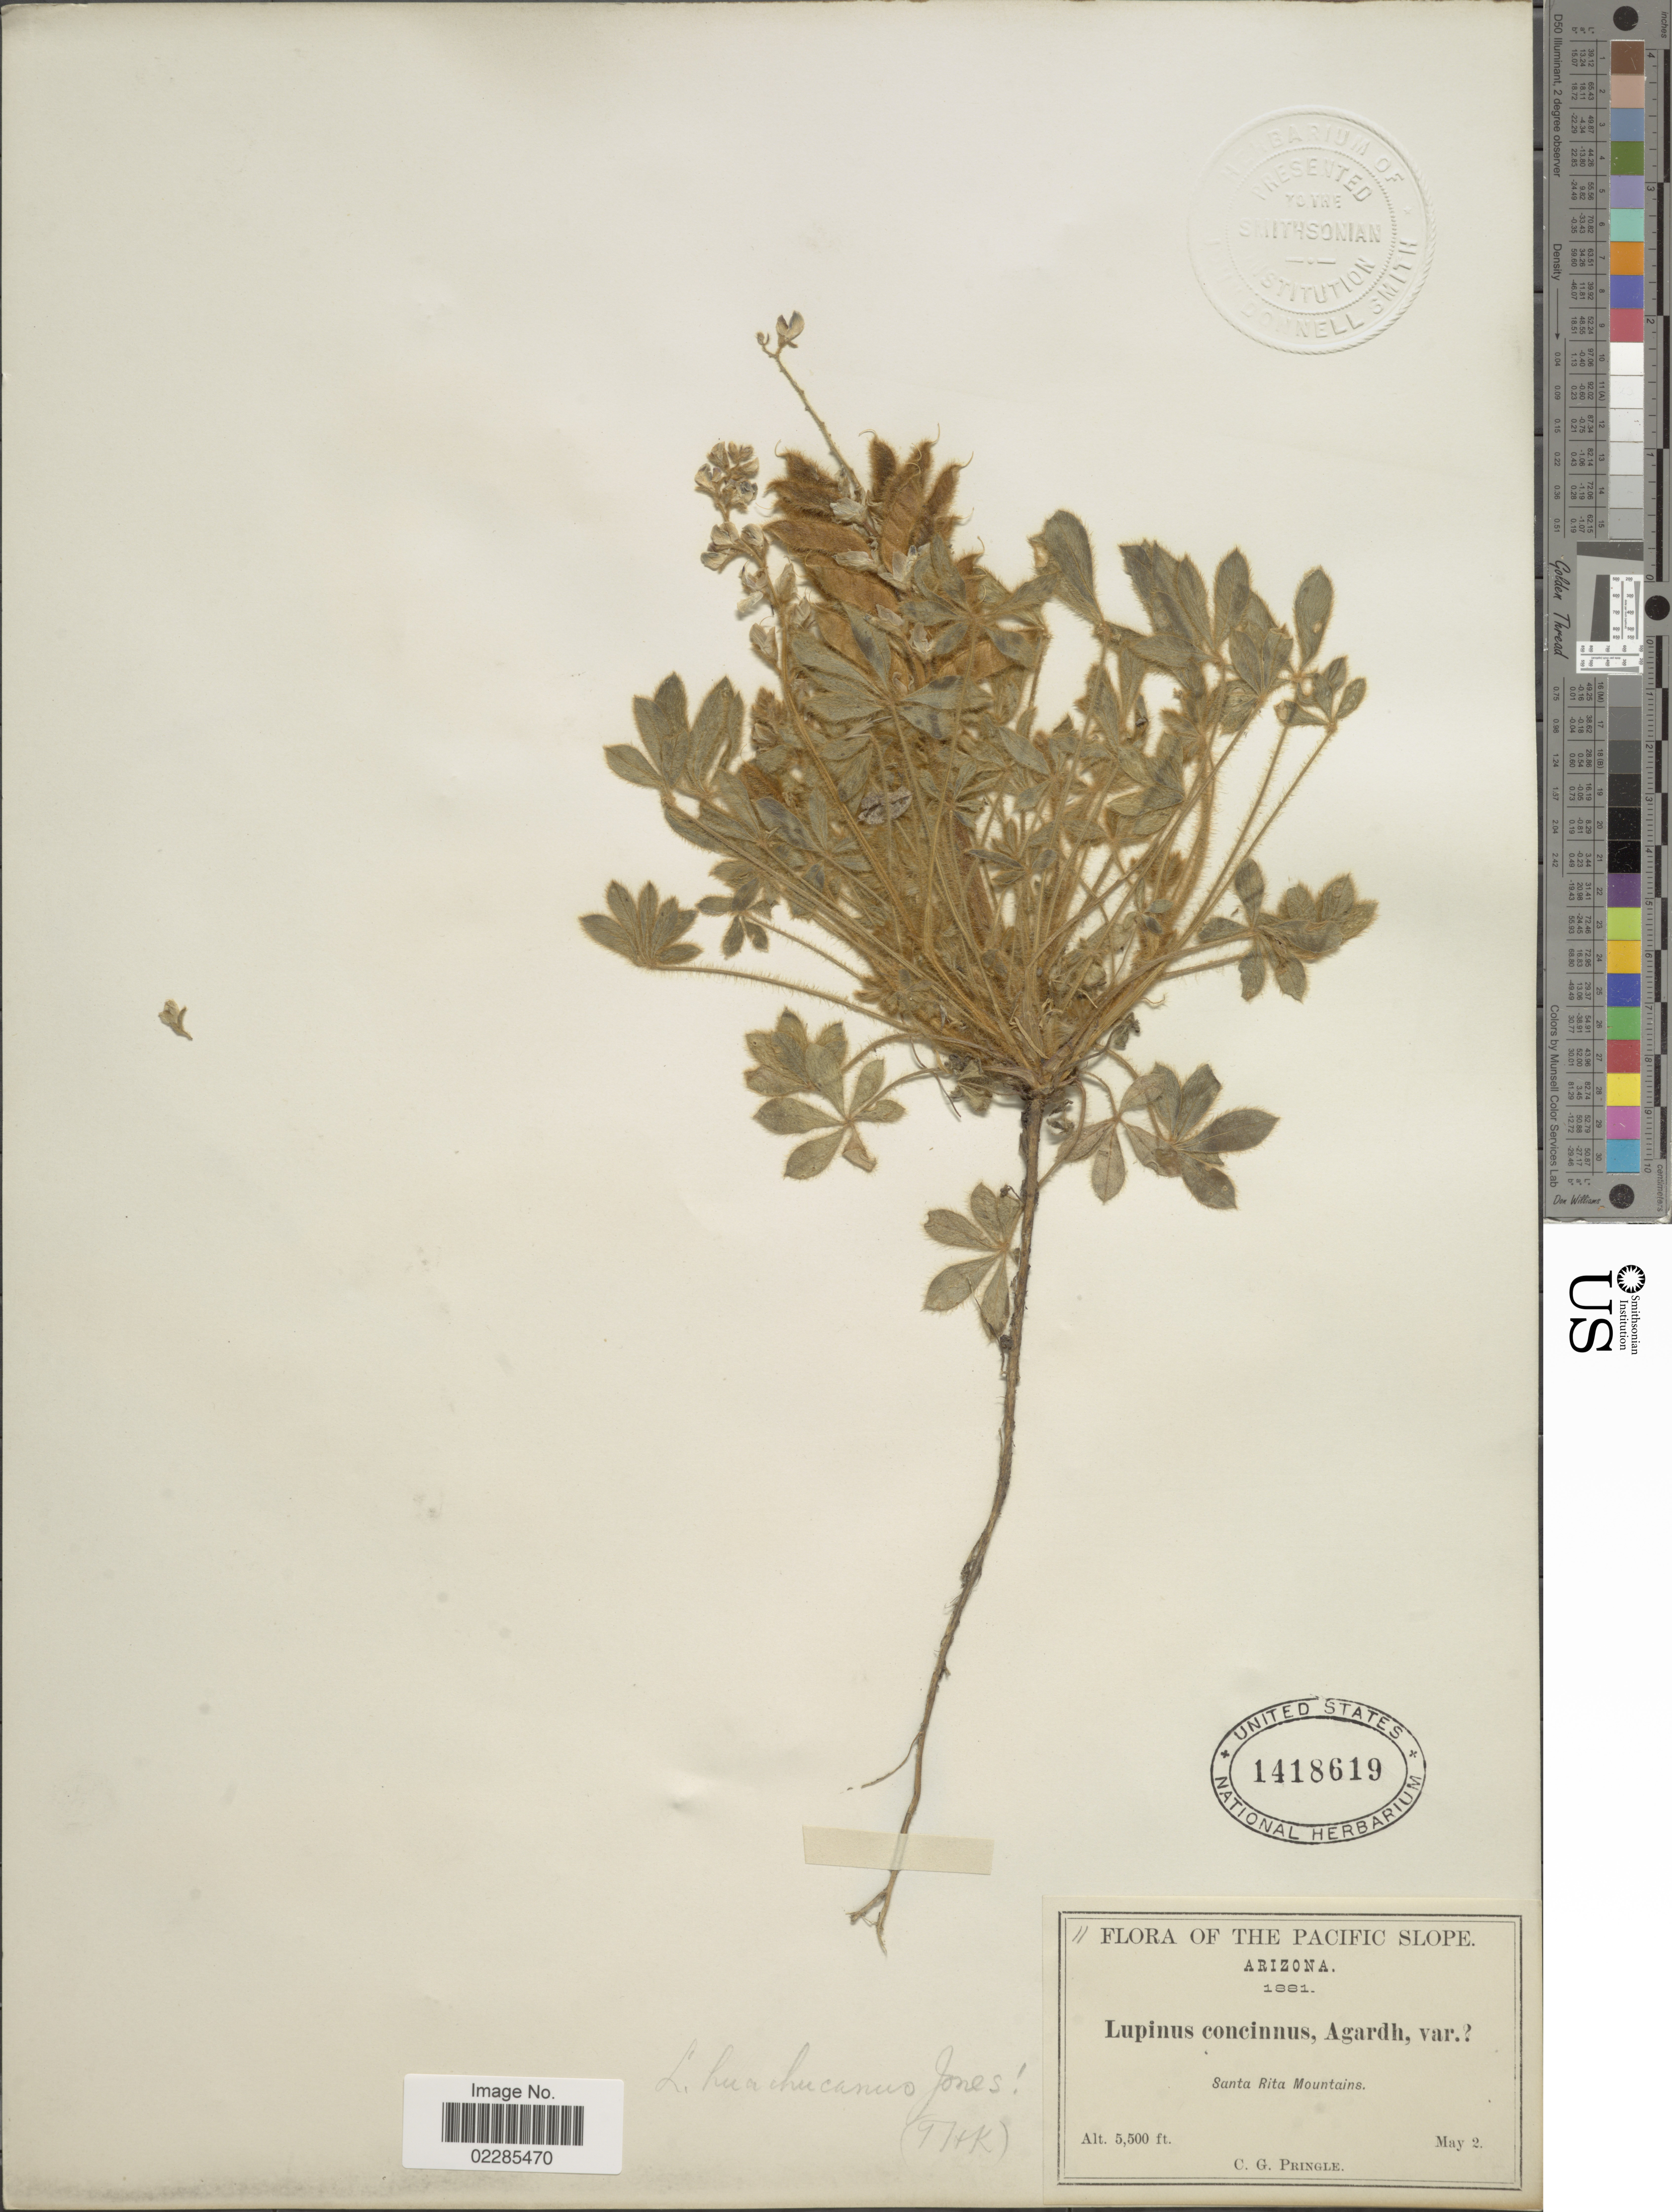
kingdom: Plantae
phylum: Tracheophyta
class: Magnoliopsida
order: Fabales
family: Fabaceae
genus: Lupinus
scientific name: Lupinus huachucanus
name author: M.E. Jones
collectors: C. G. Pringle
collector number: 11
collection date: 1881-05-02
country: United States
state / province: Arizona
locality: The Pacific Slope, Santa Rita Mountains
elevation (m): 1676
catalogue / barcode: US 1418619